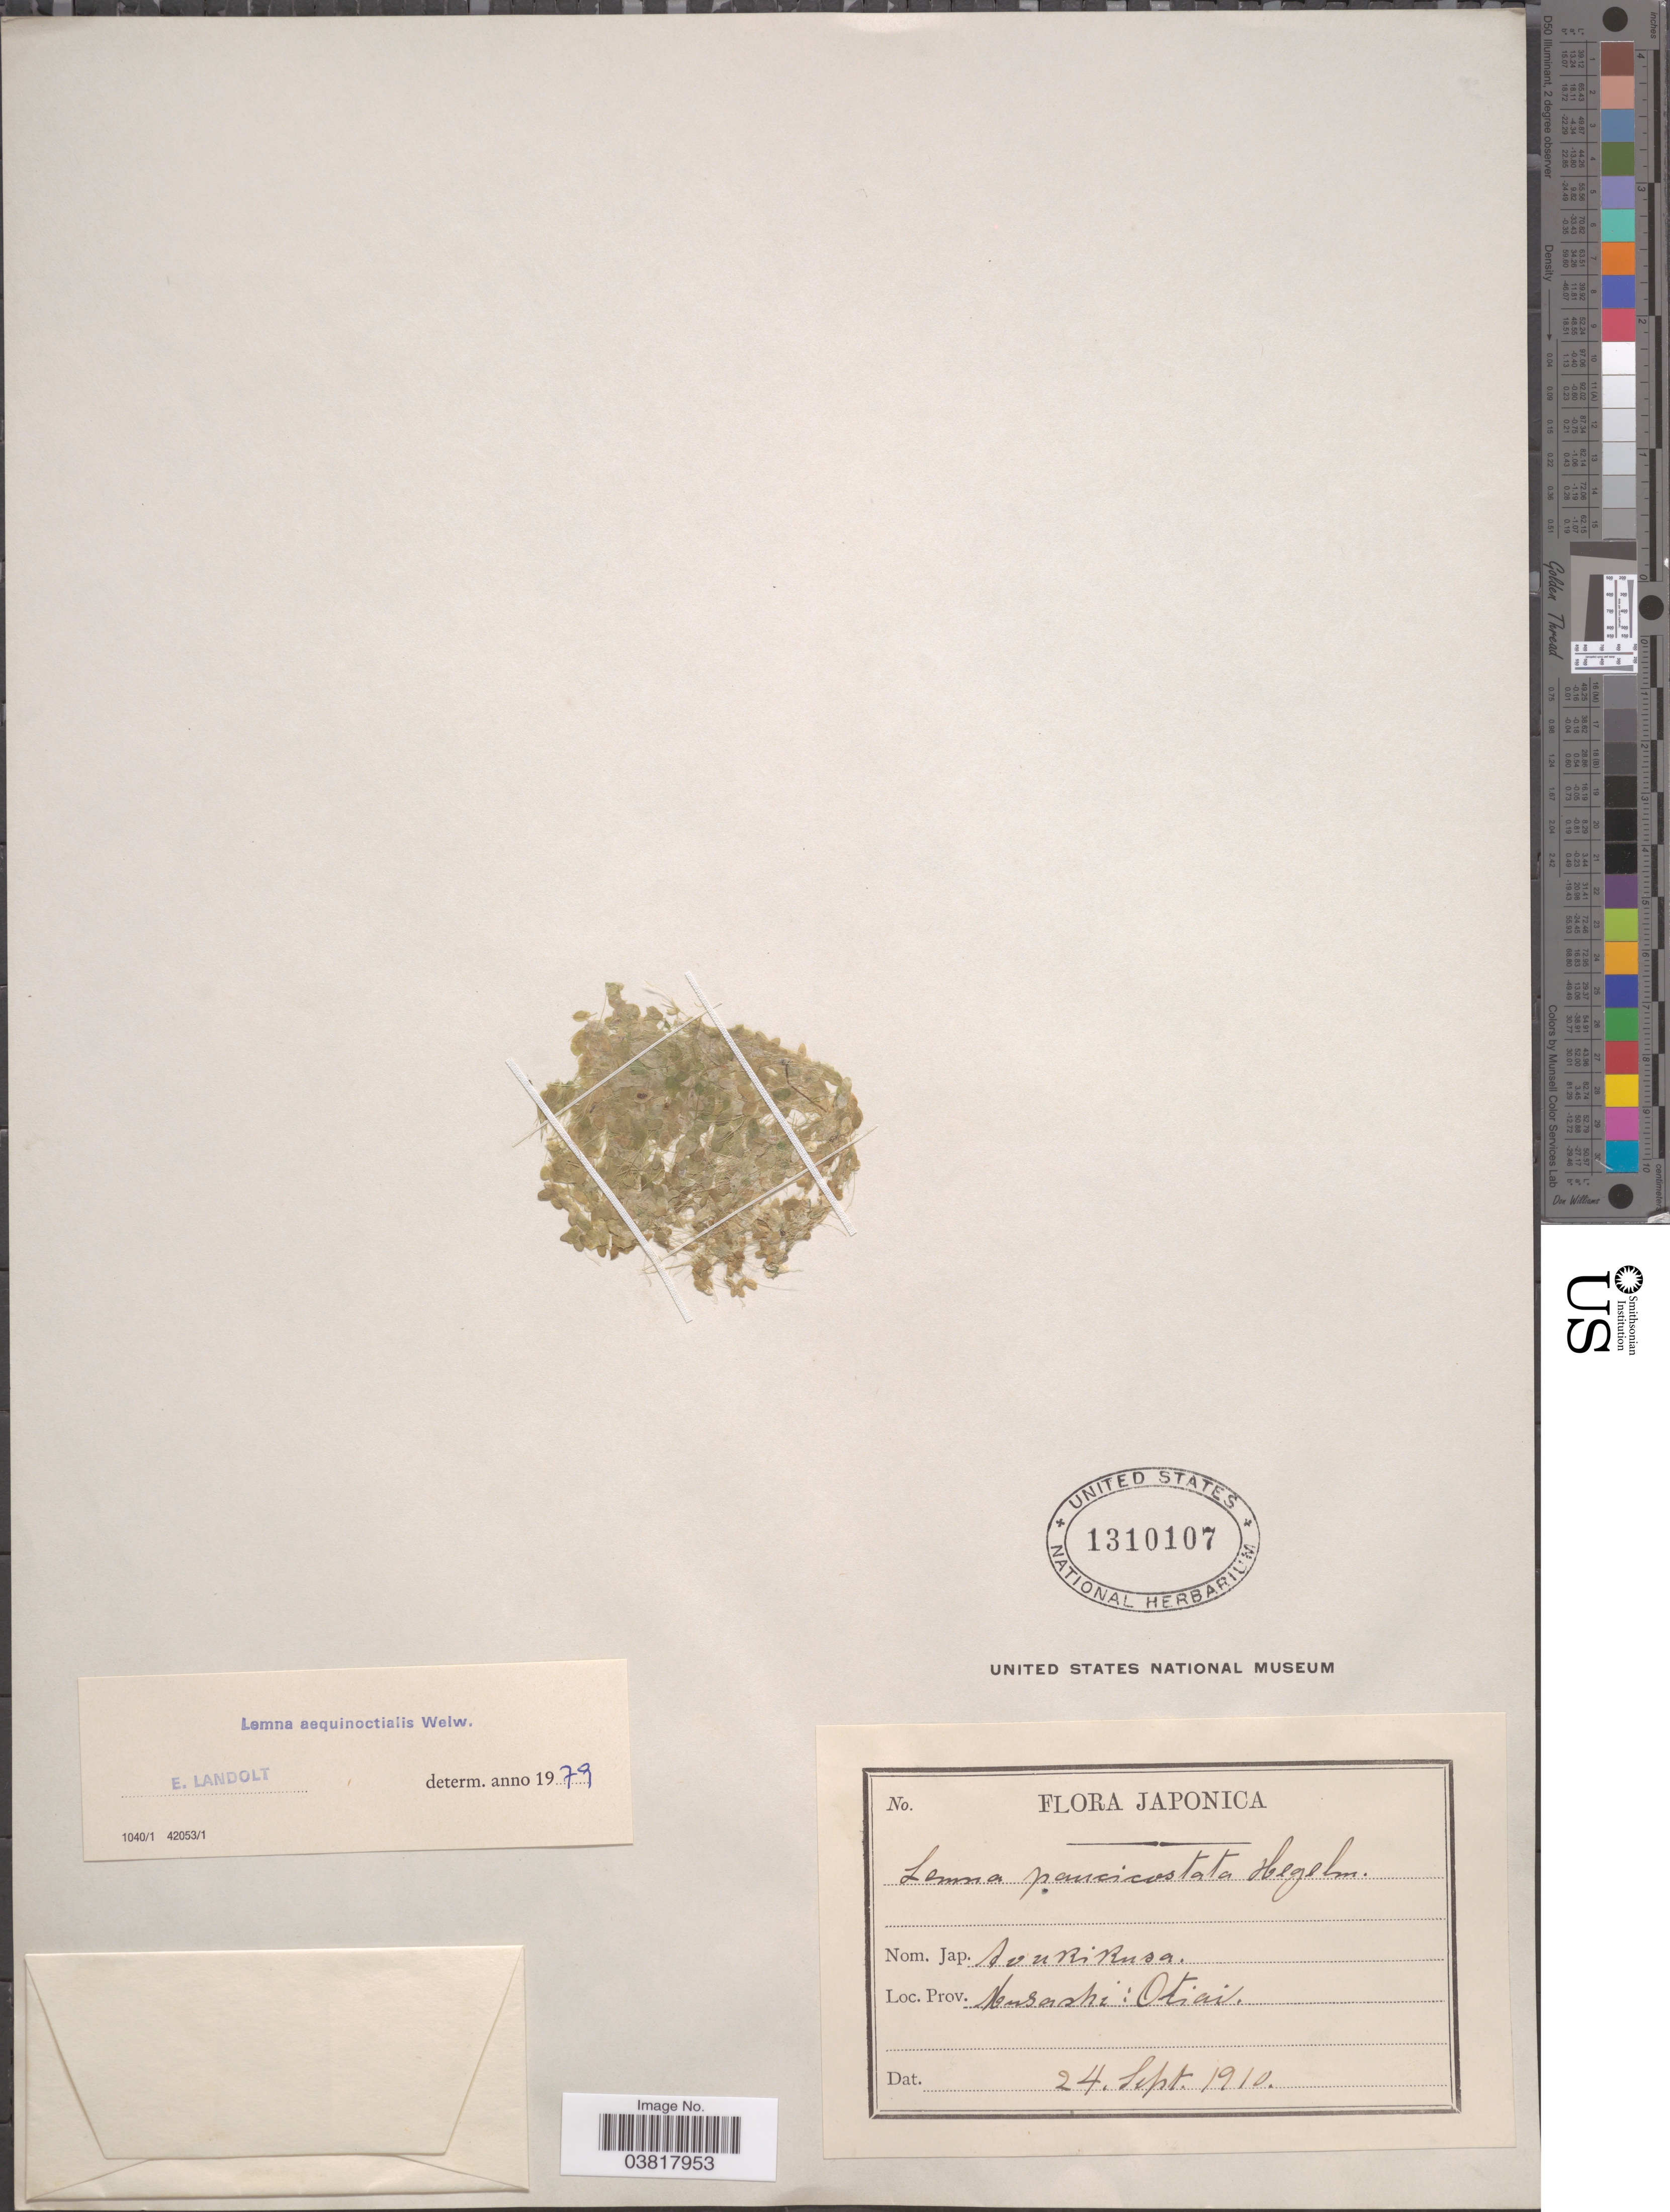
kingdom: Plantae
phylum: Tracheophyta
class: Liliopsida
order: Alismatales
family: Araceae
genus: Lemna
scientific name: Lemna aequinoctialis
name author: Welw.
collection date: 1910-09-24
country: Japan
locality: Musashi: Otiai.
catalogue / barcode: US 1310107